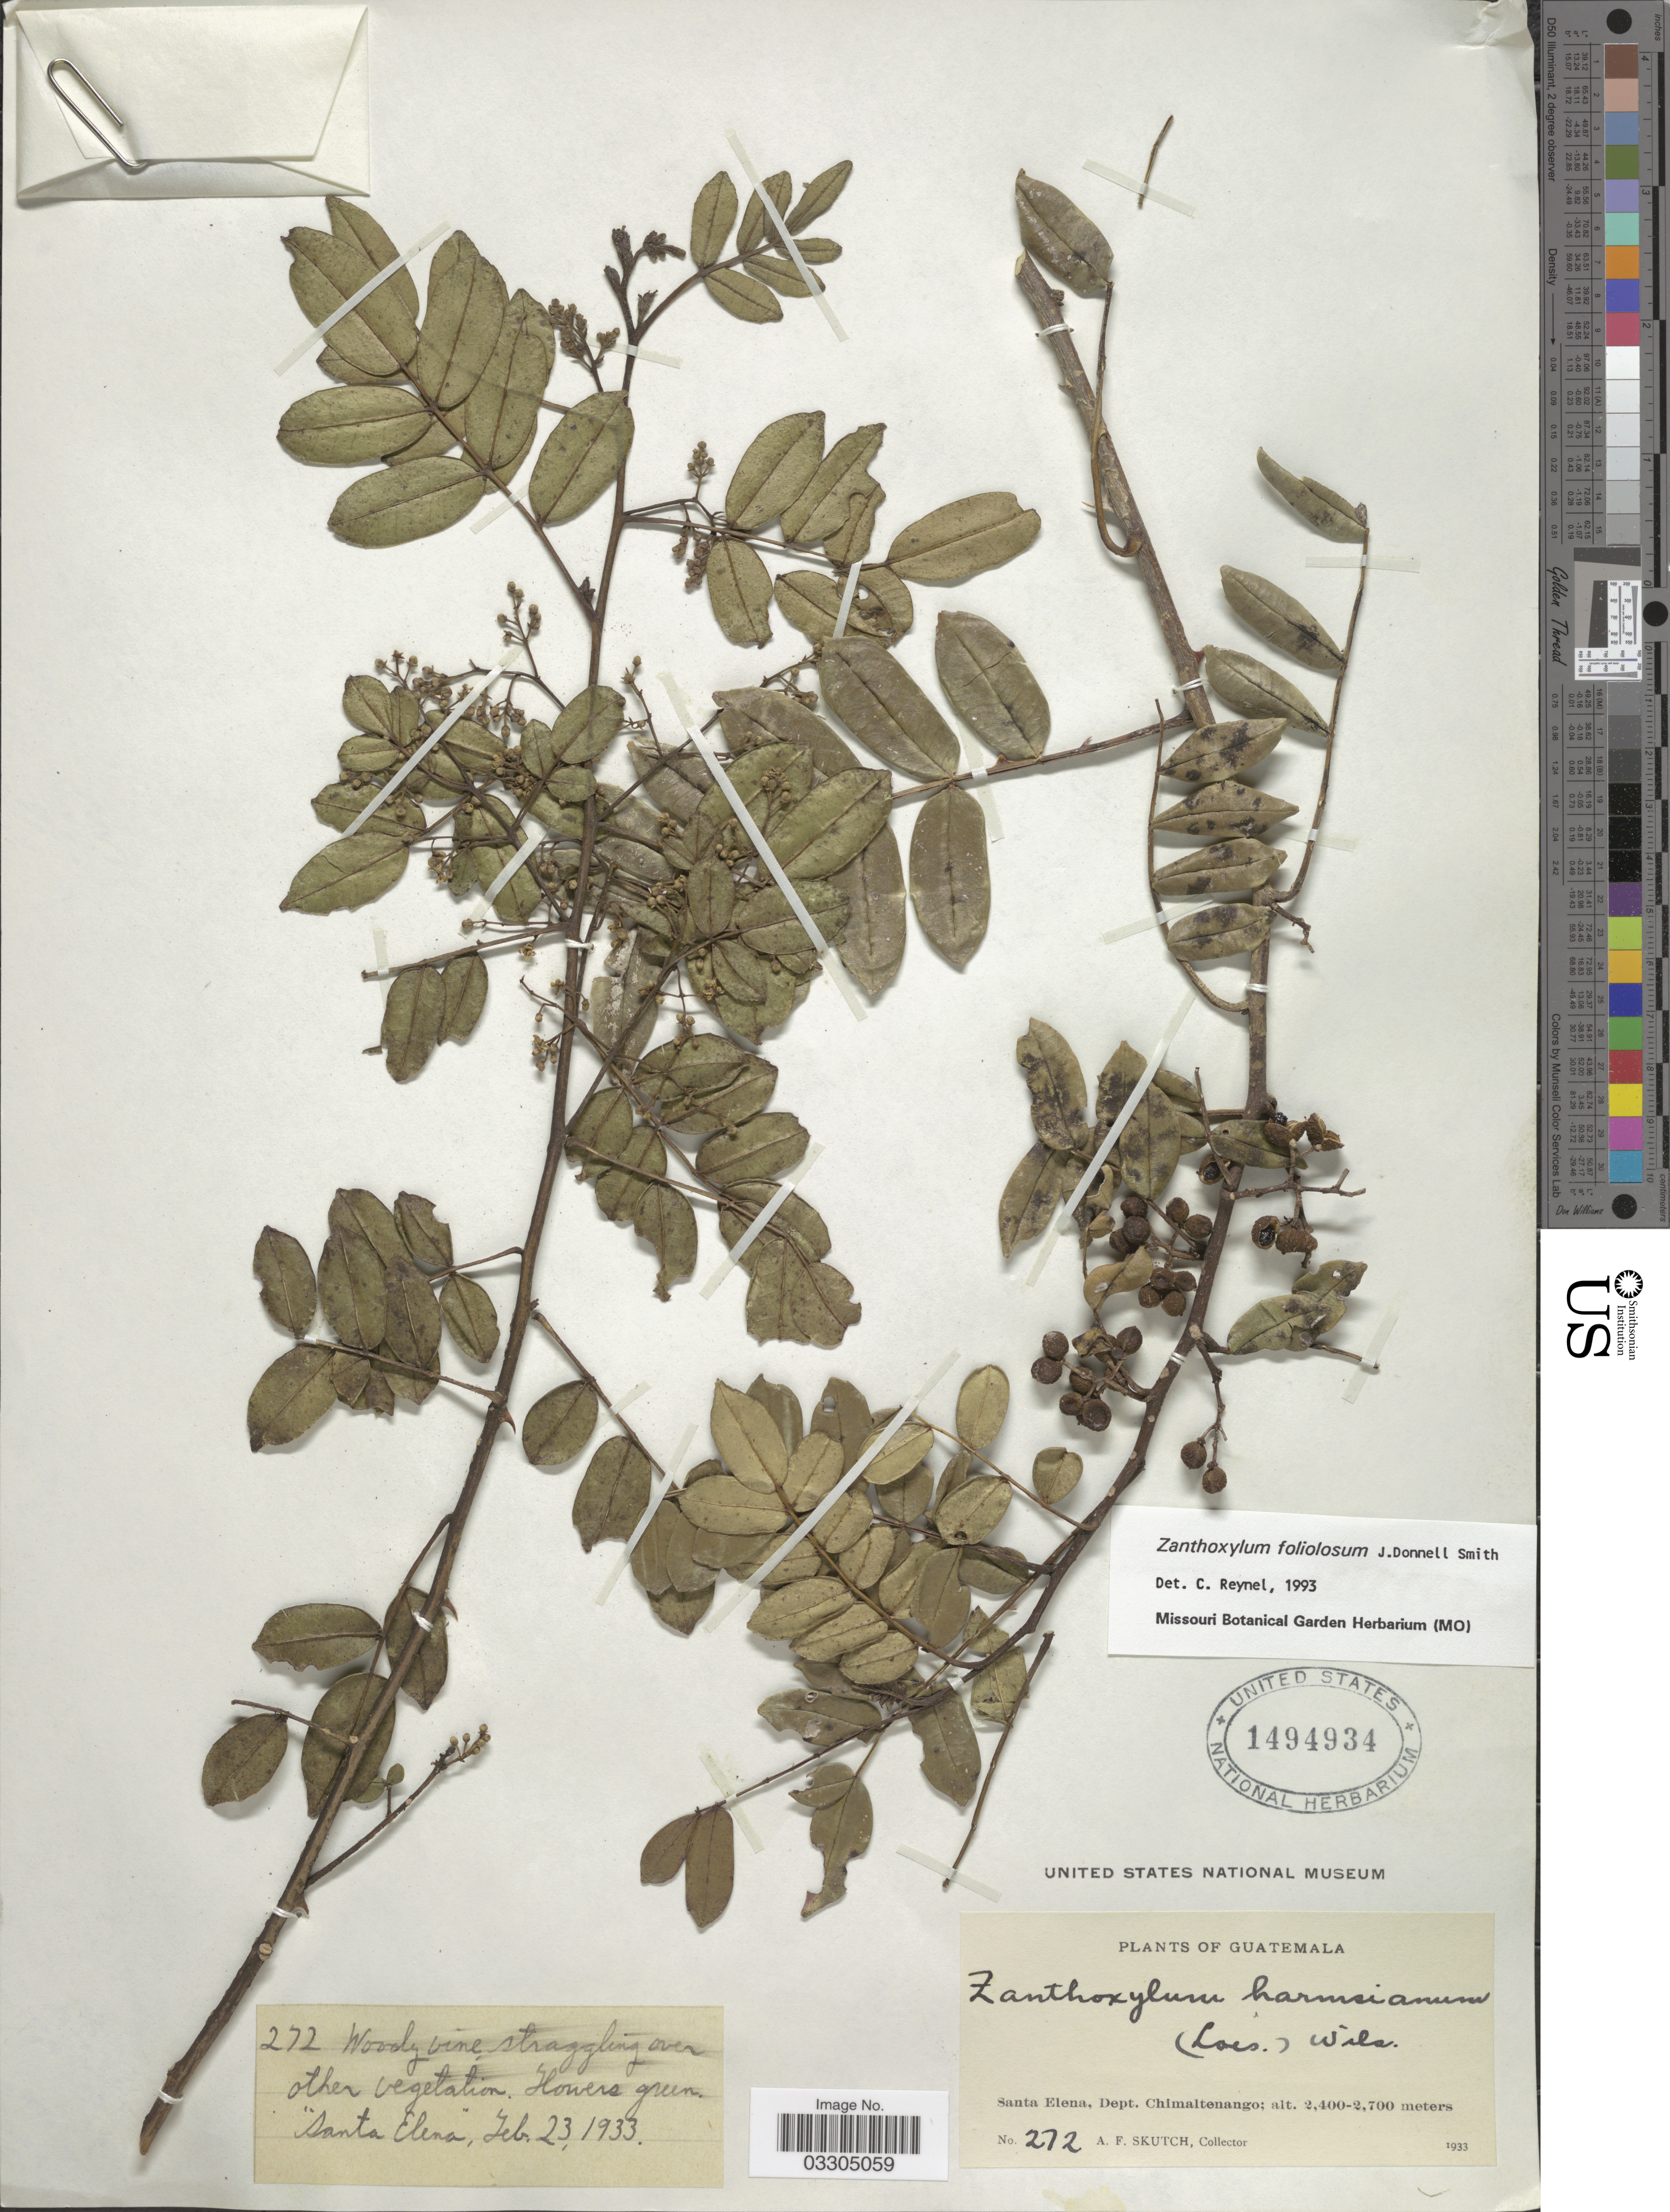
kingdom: Plantae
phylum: Tracheophyta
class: Magnoliopsida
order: Sapindales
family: Rutaceae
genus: Zanthoxylum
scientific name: Zanthoxylum foliolosum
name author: Donn. Sm.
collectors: A. F. Skutch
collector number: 272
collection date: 1933-02-23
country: Guatemala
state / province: Chimaltenango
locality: Santa Elena, Dept. Chimaltenango.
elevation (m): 2400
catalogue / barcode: US 1494934